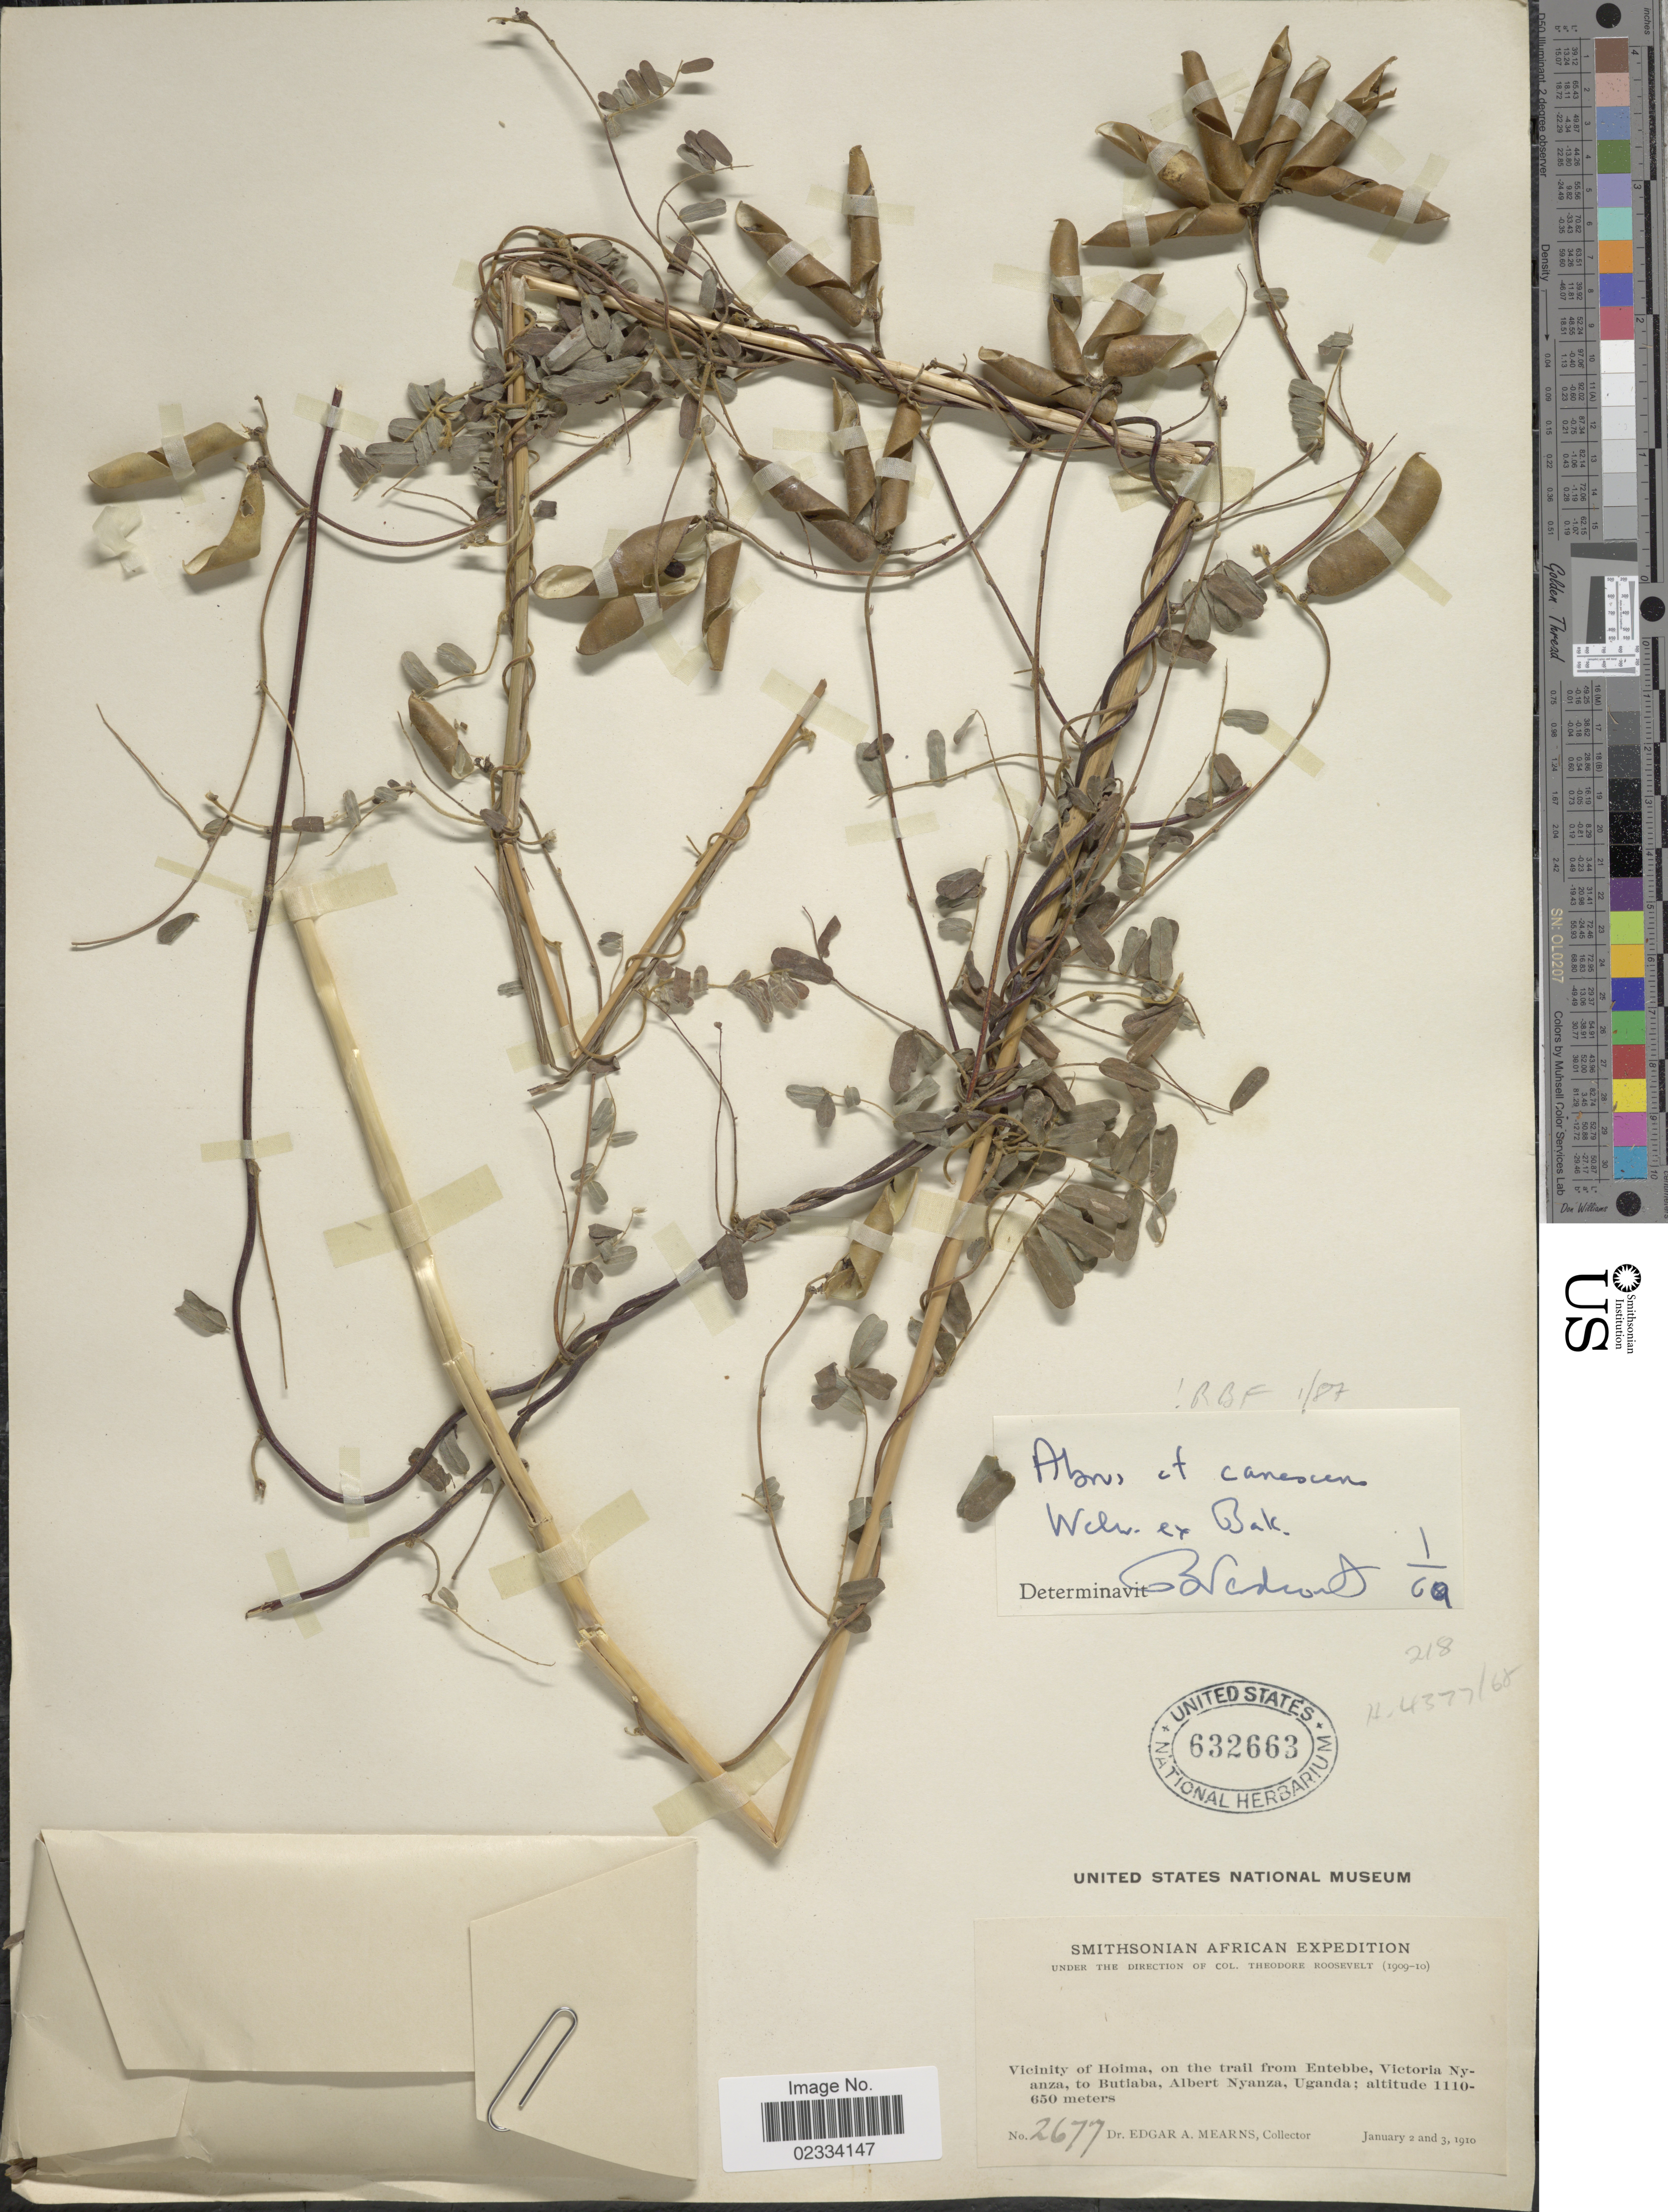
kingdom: Plantae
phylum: Tracheophyta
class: Magnoliopsida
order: Fabales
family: Fabaceae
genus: Abrus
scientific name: Abrus canescens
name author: Welw.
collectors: E. A. Mearns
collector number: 2677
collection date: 1910-01-02/1910-01-03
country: Uganda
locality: Vicinity of Hoima, on the trail from Entebbe, Victoria Nyanza, to Butiaba, Albert Nyanza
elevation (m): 650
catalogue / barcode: US 632663